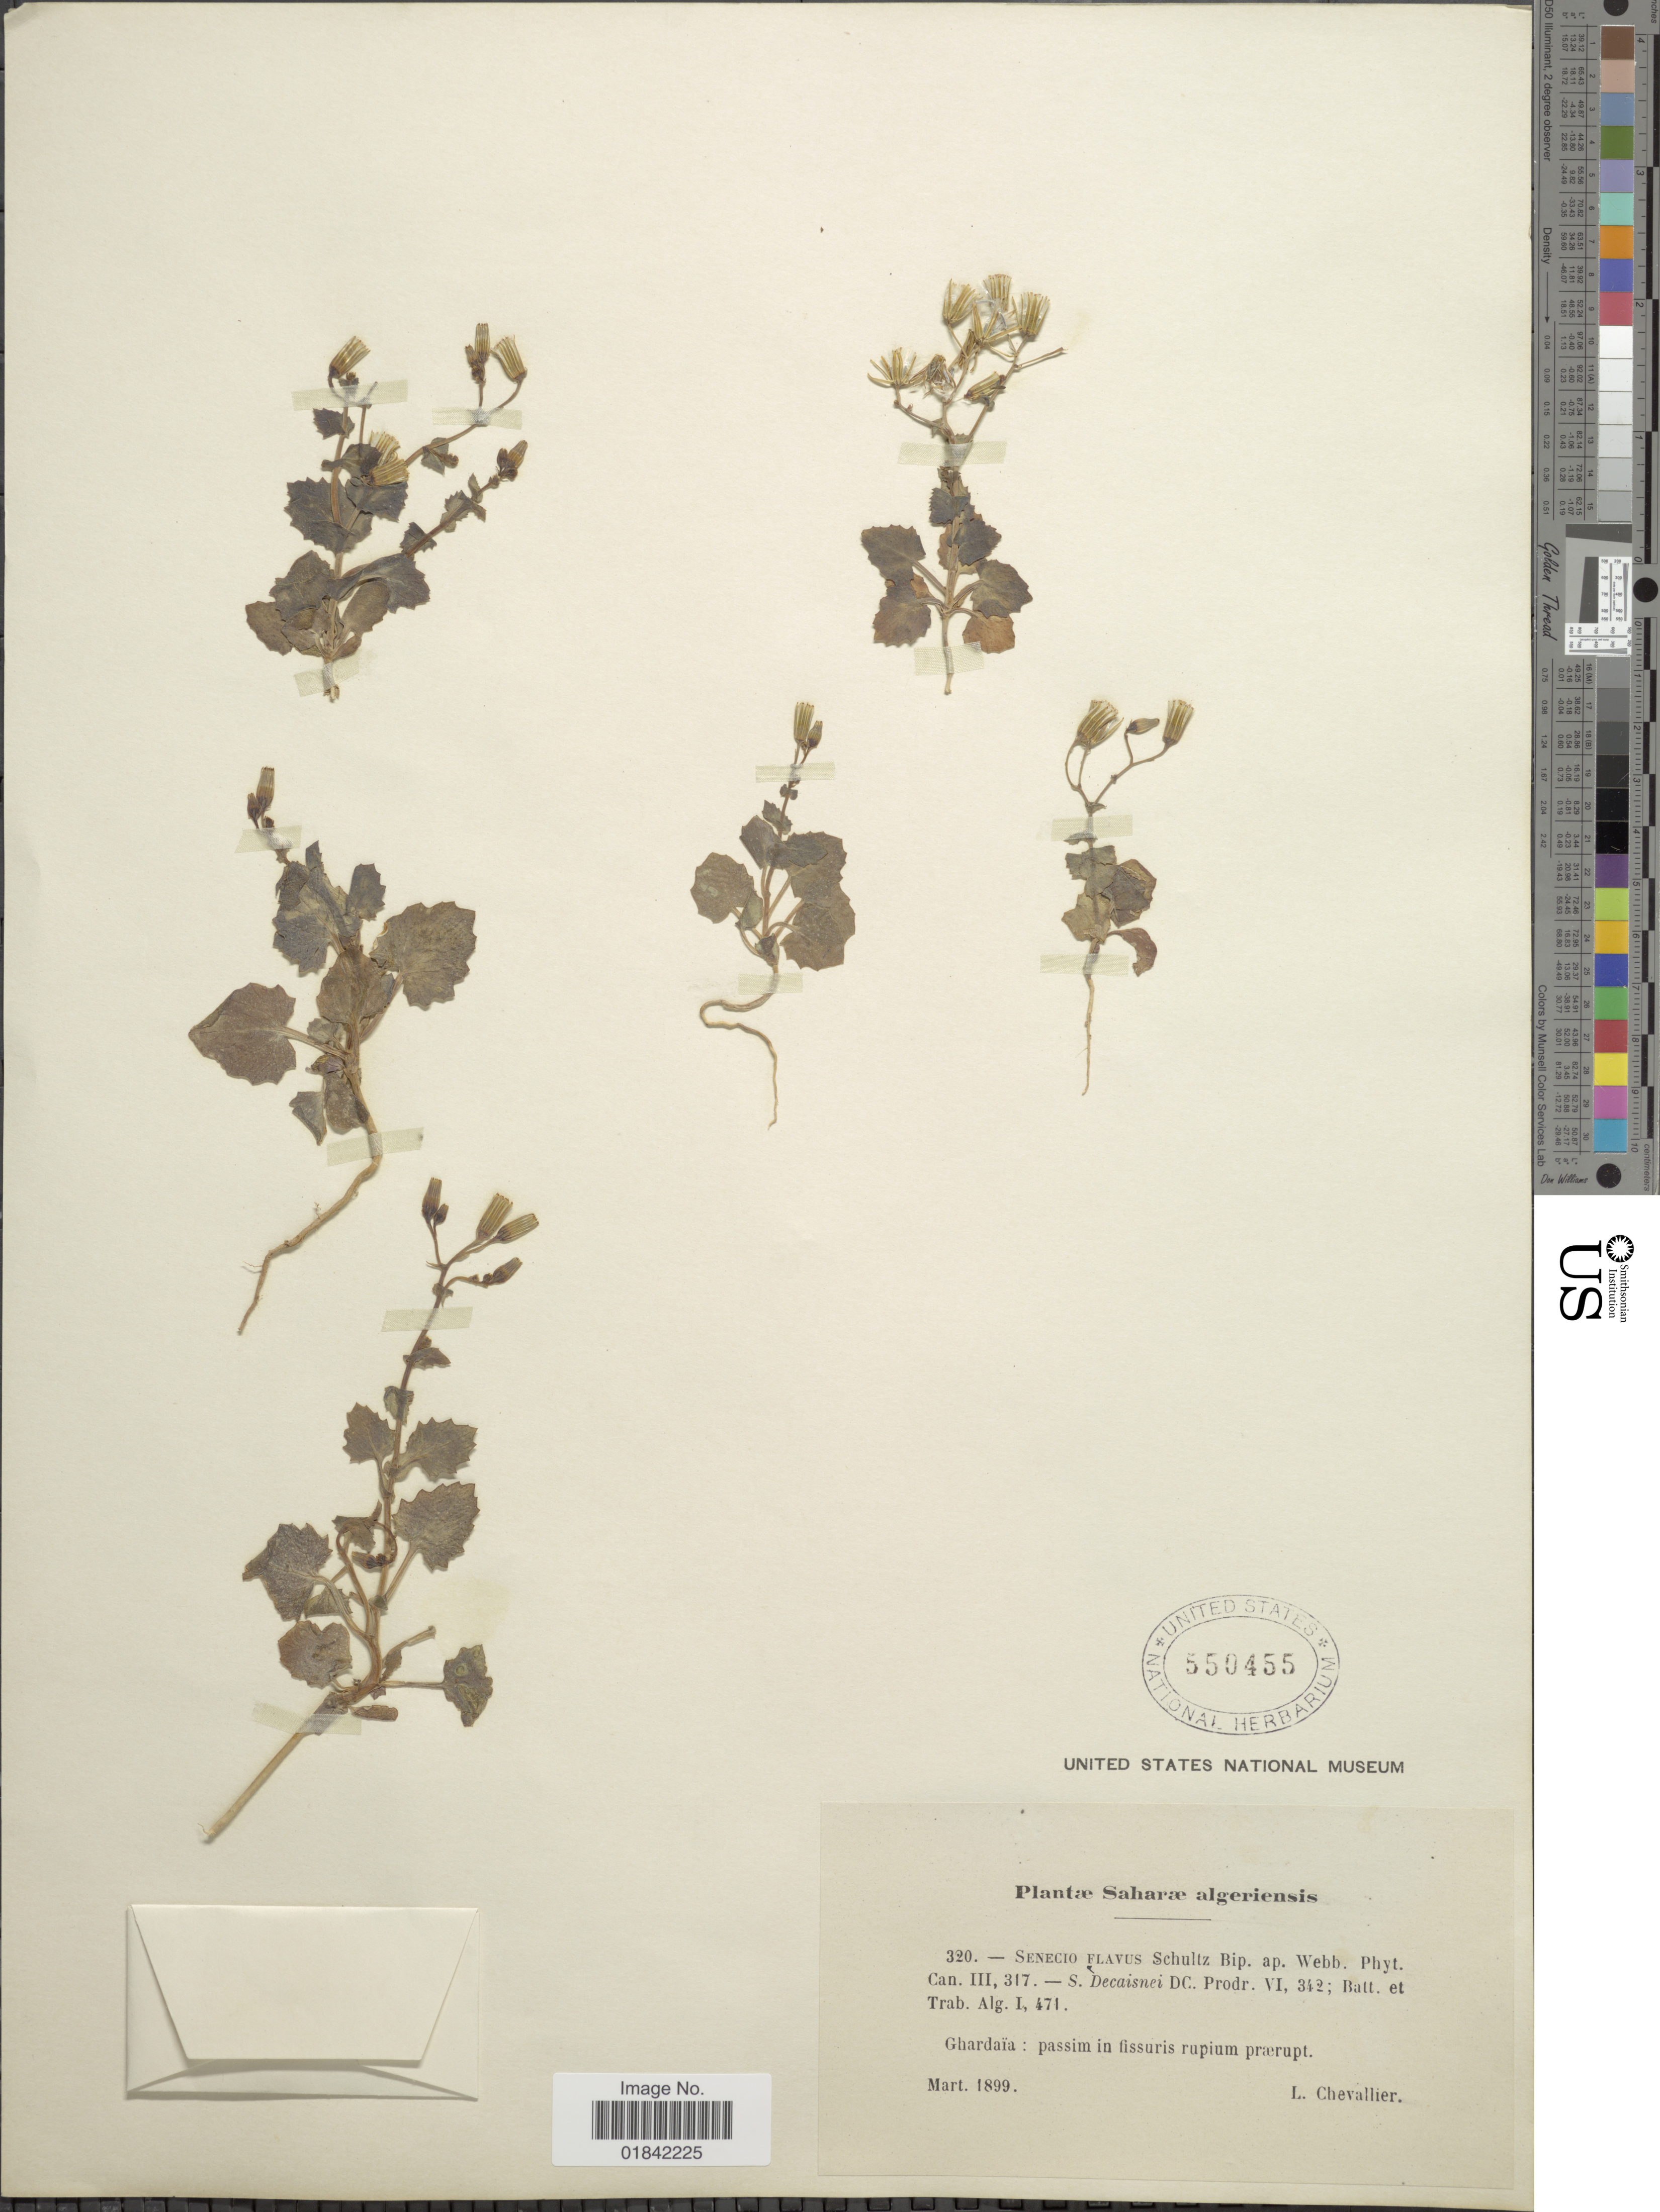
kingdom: Plantae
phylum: Tracheophyta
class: Magnoliopsida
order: Asterales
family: Asteraceae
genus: Senecio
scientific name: Senecio flavus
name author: (Decne.) Sch. Bip.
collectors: L. Chevallier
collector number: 320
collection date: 1899-03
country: Algeria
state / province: Ghardaïa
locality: Saharae algeriensis, passim in fissuris rupium praerupt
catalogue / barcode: US 550455